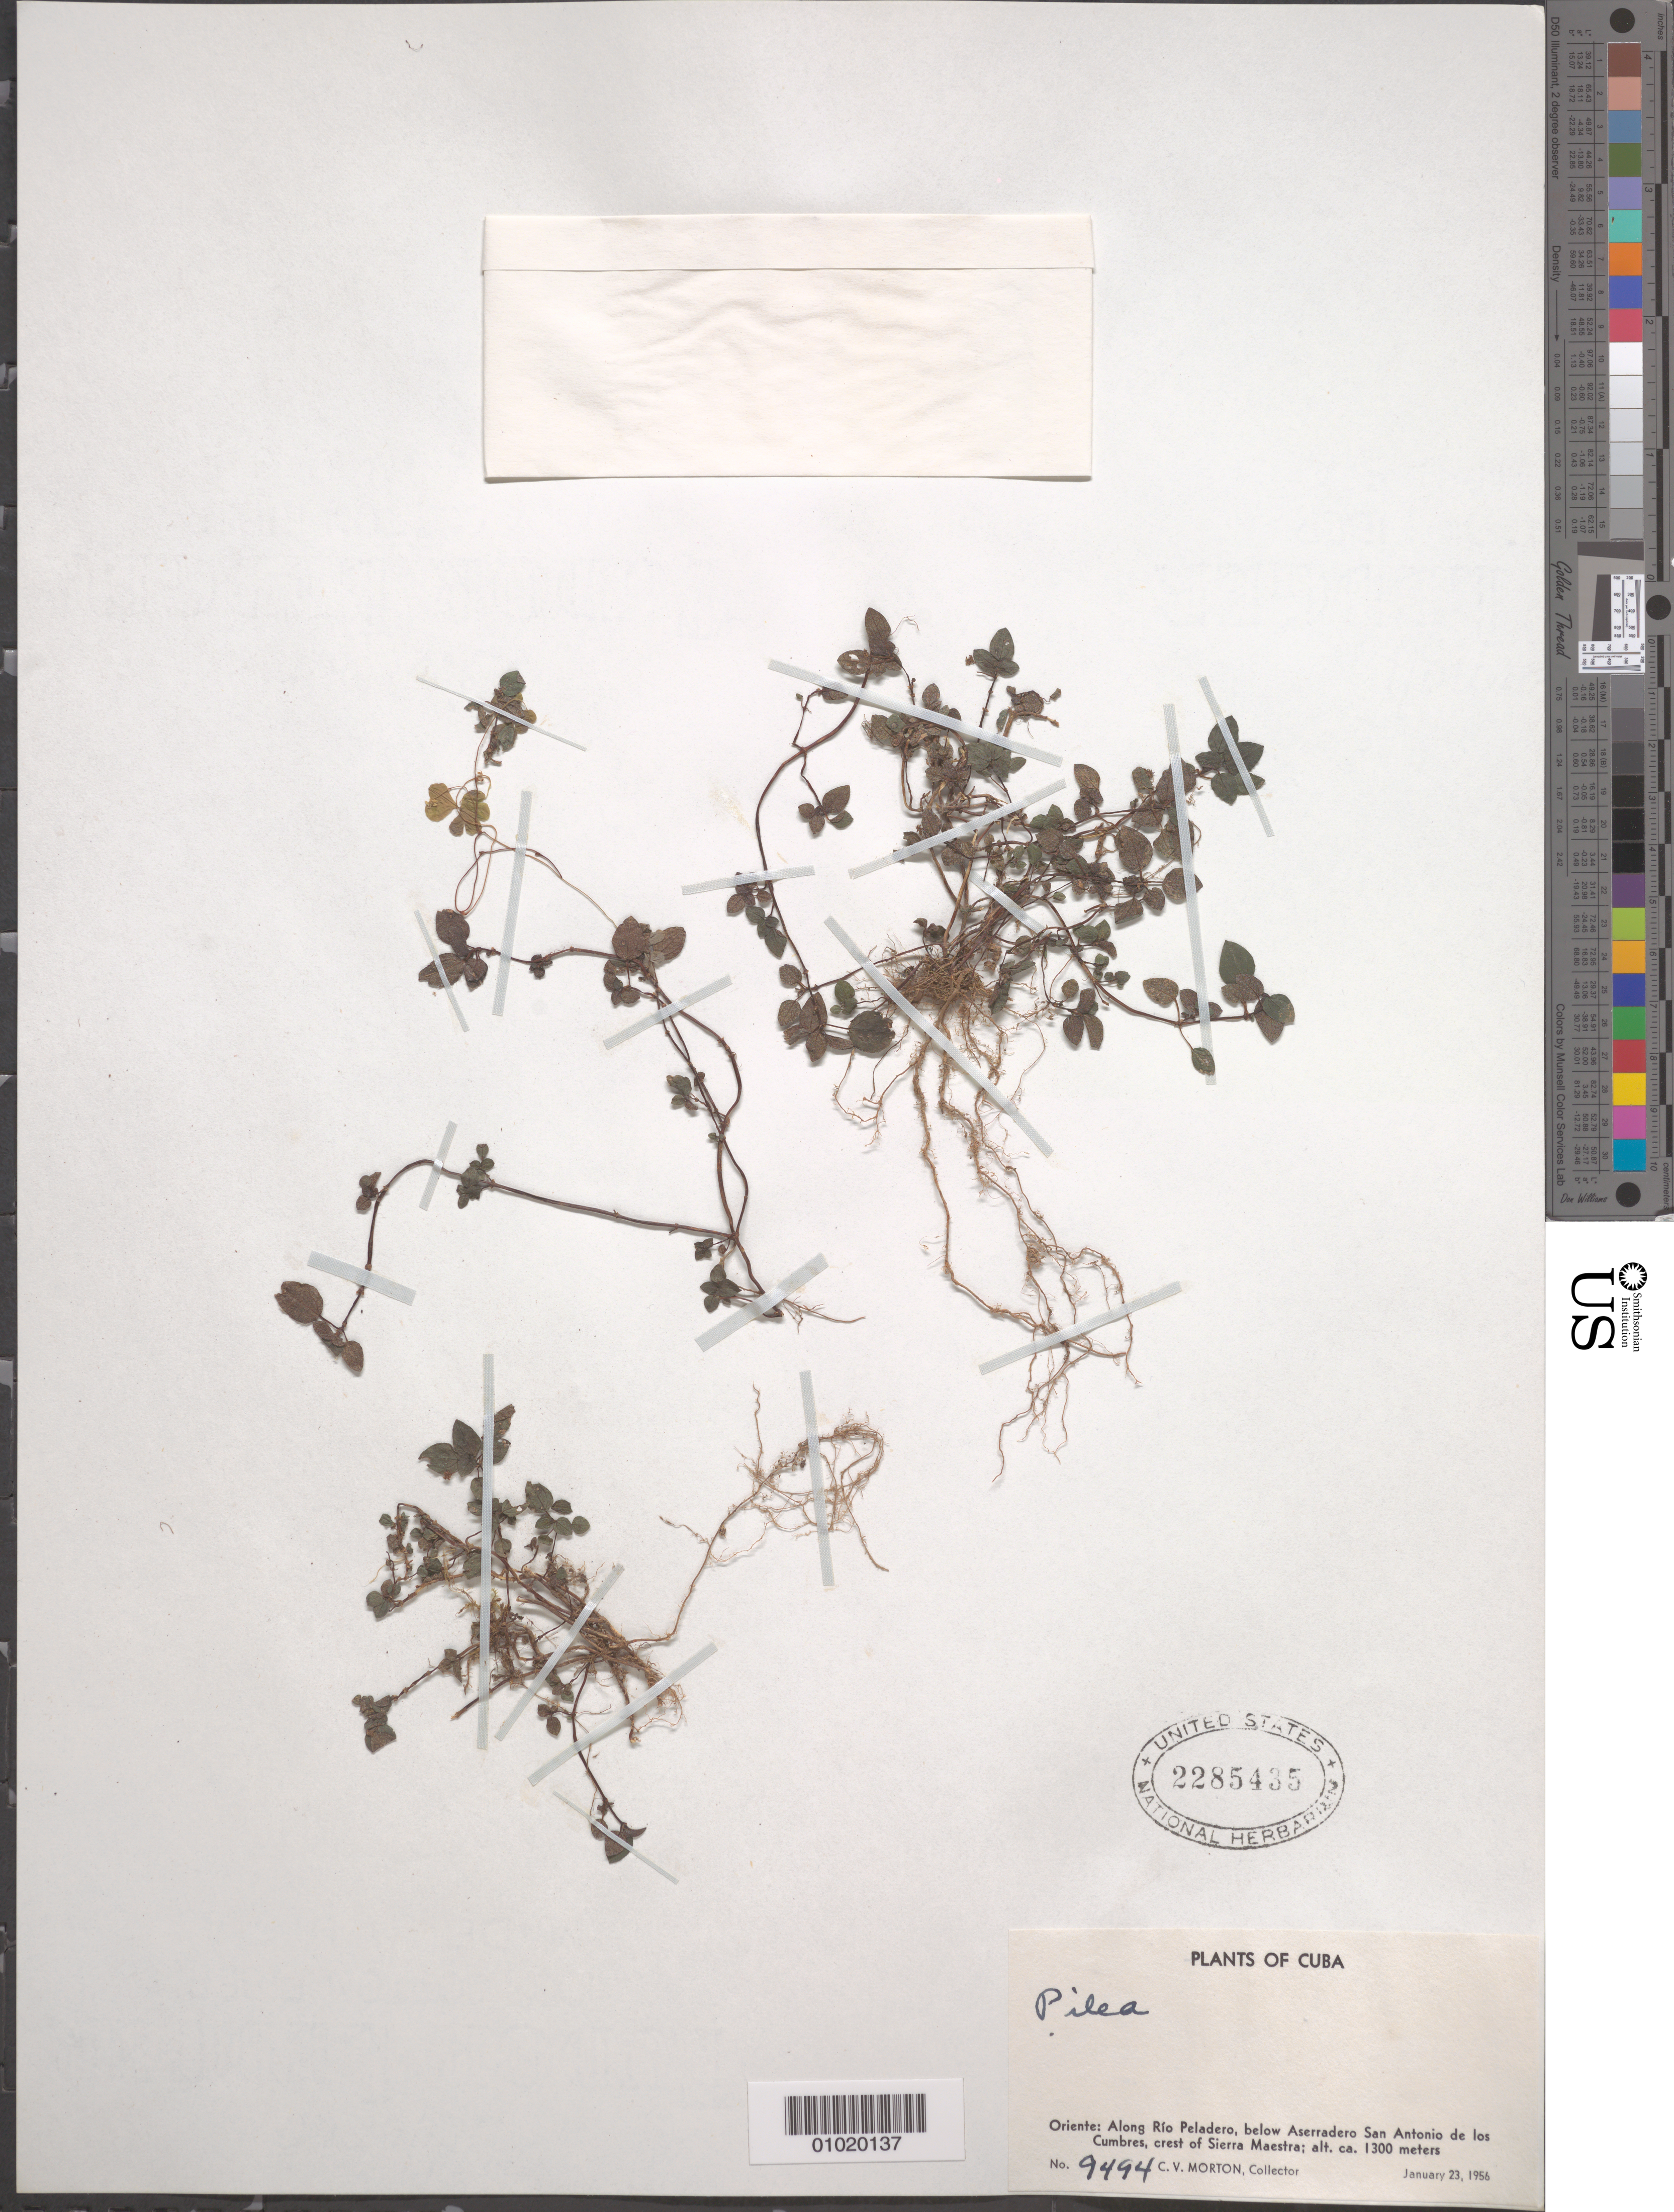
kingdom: Plantae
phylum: Tracheophyta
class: Magnoliopsida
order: Rosales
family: Urticaceae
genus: Pilea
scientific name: Pilea sp.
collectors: C. V. Morton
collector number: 9494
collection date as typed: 23 Jan 1956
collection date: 1956-01-23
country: Cuba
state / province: Granma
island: Cuba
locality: Along Rio Peladero, below Aserradero San Antonio de los Cumbres, crest of Sierra Maestra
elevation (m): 1300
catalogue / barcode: US 2285435